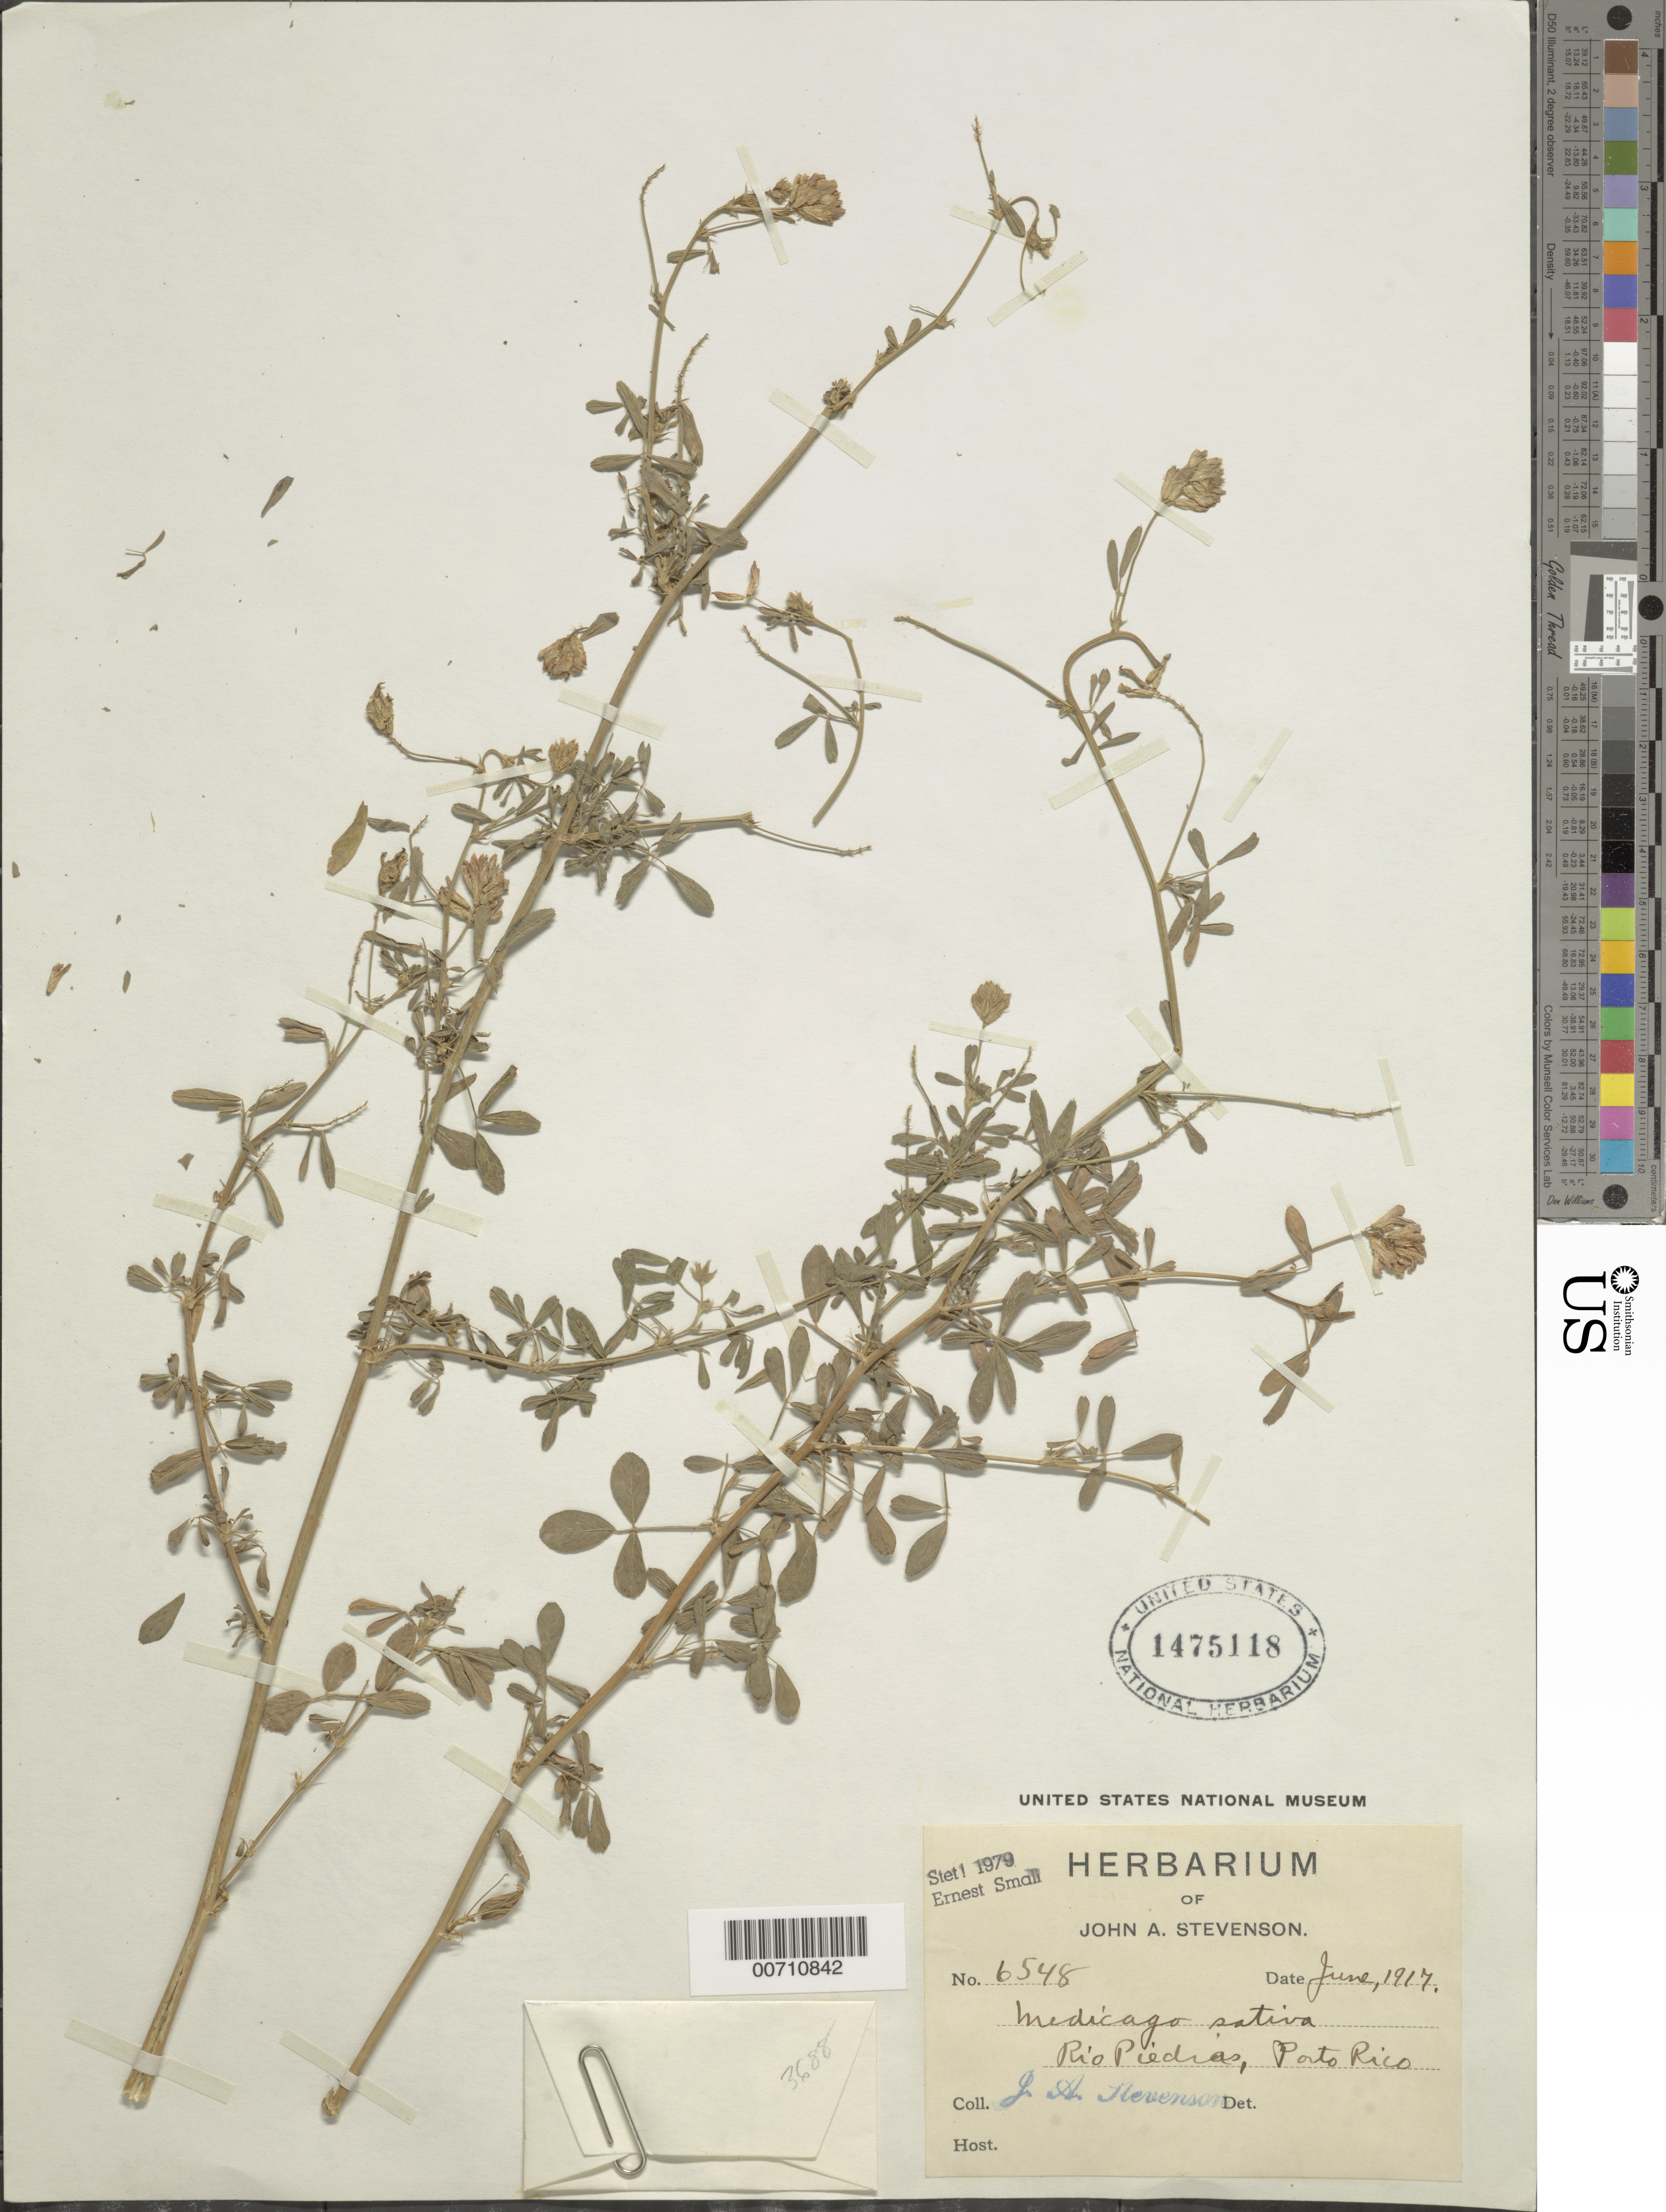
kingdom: Plantae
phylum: Tracheophyta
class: Magnoliopsida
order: Fabales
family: Fabaceae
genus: Medicago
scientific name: Medicago sativa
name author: L.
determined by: Small, Ernest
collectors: J. Stevenson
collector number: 6548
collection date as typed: Jun 1917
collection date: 1917-06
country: Puerto Rico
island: Greater Antilles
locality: Rio Piedras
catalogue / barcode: US 1475118